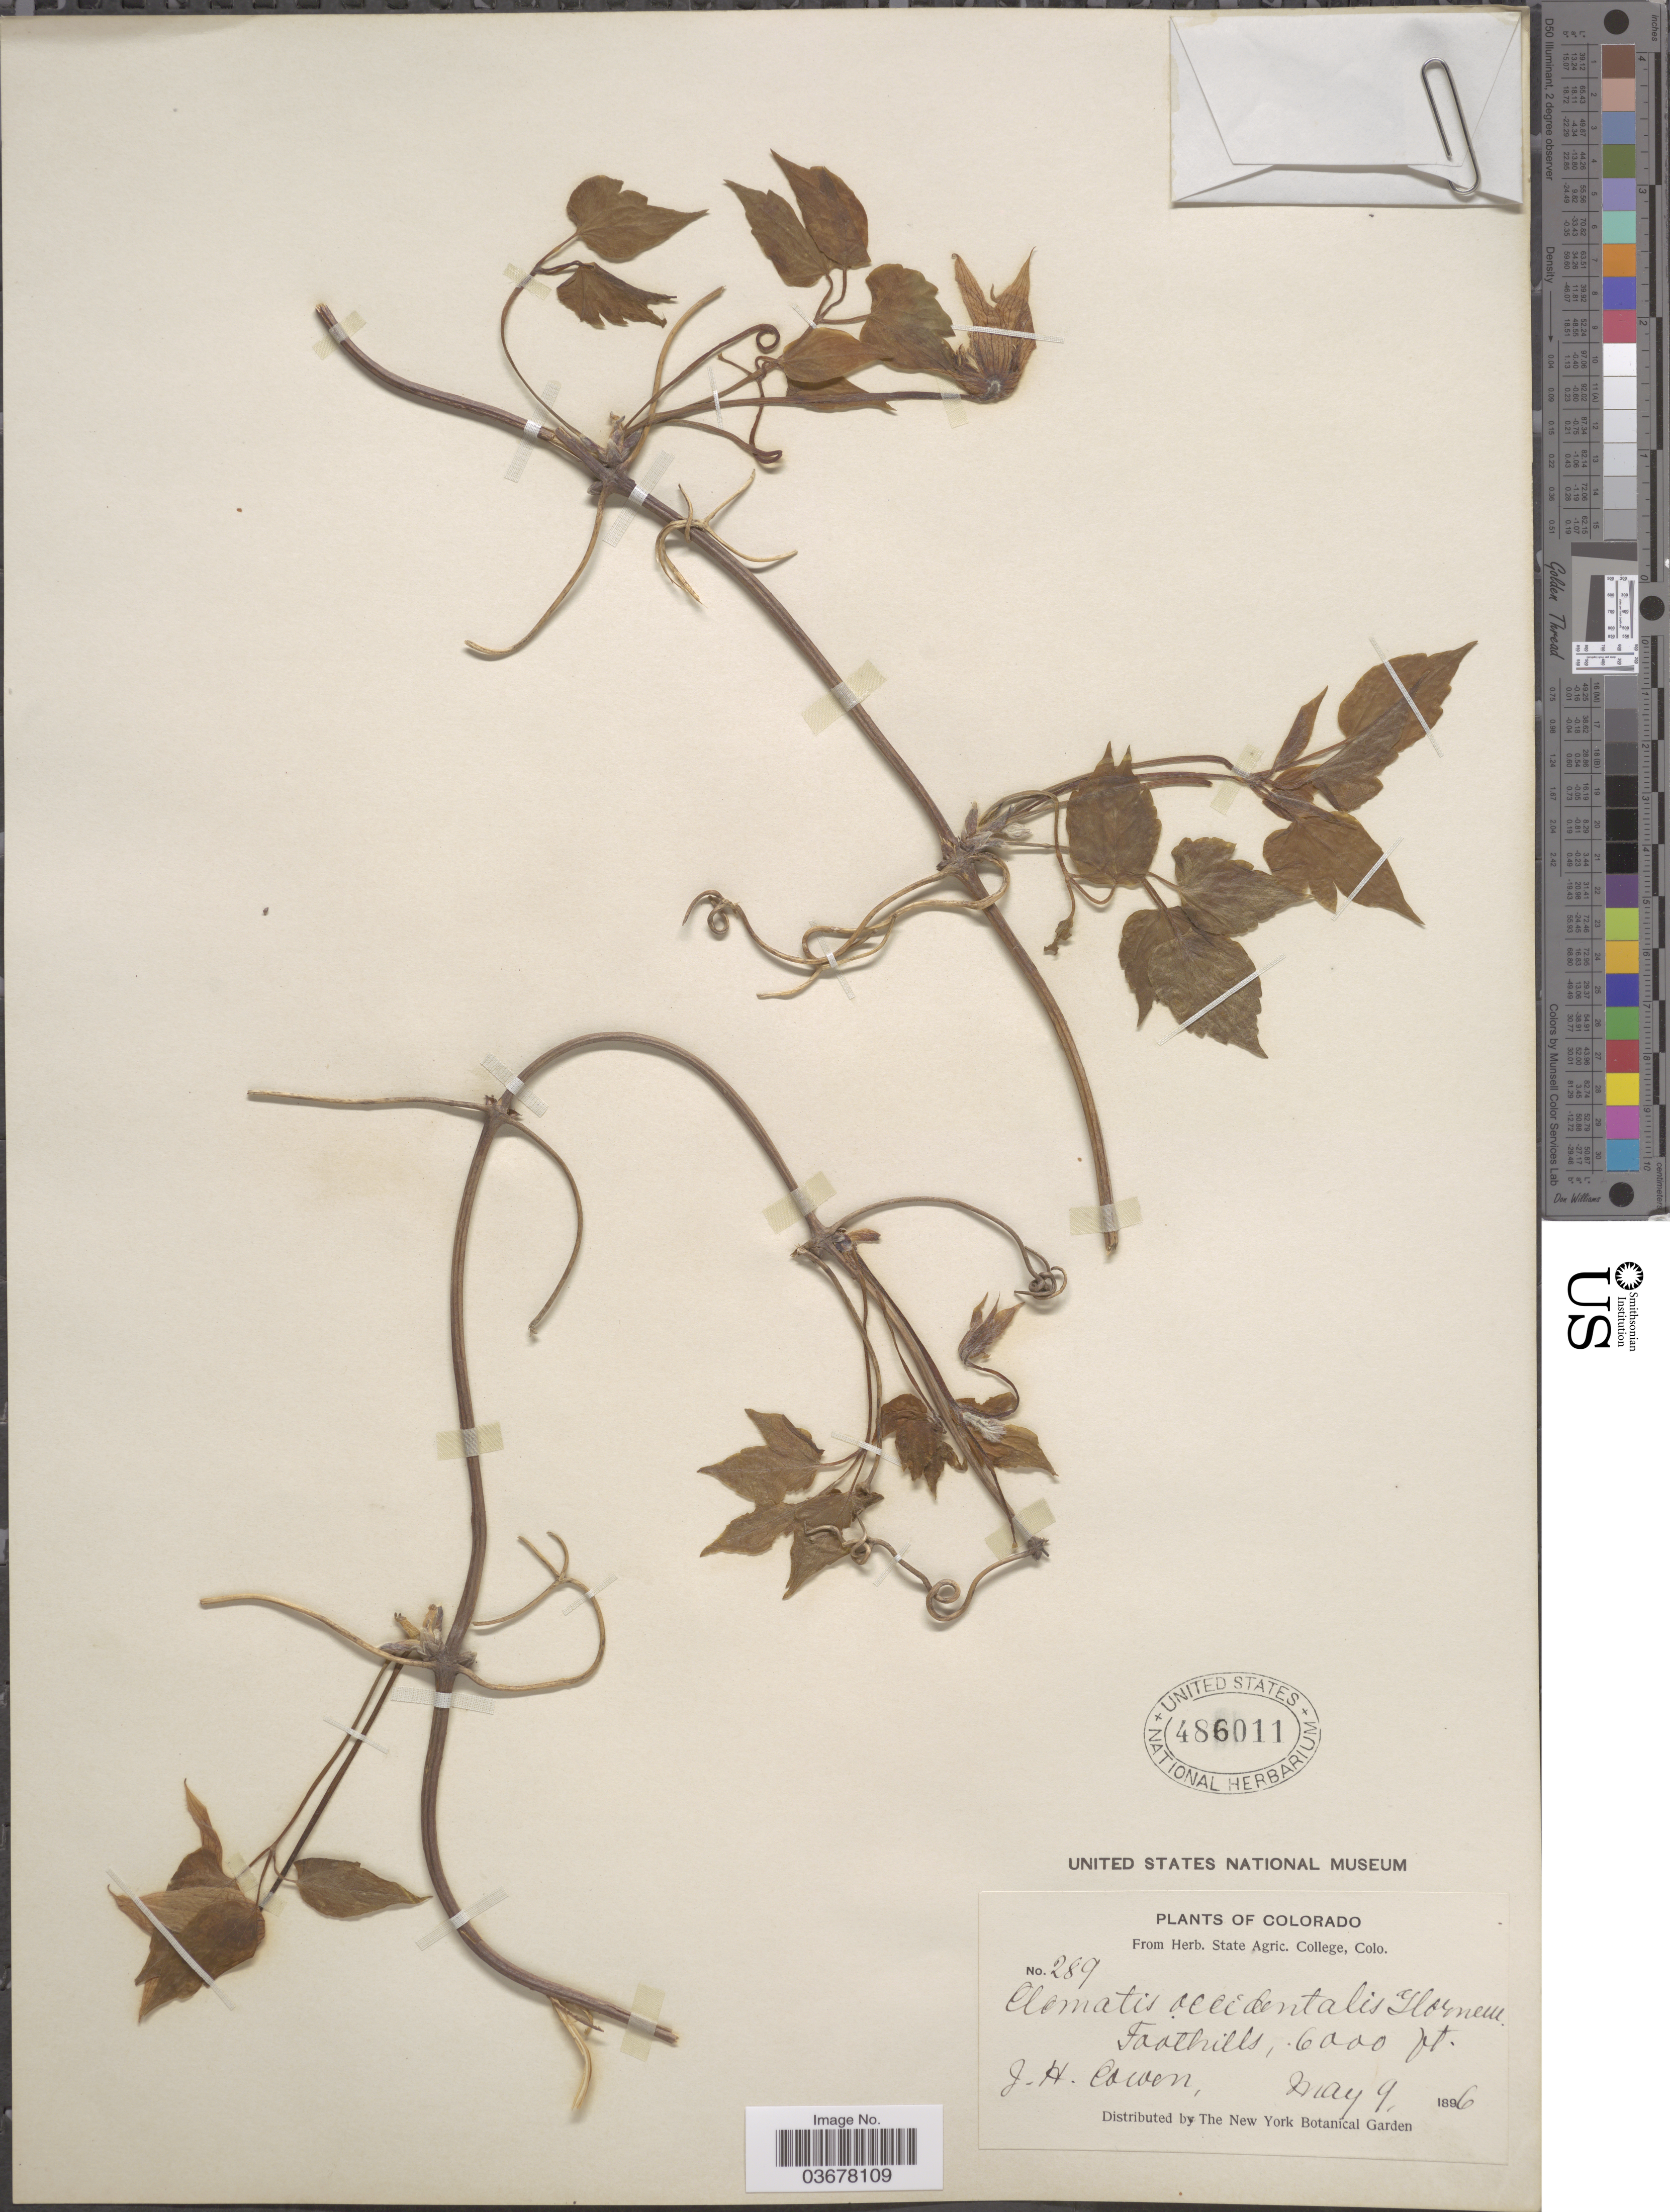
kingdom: Plantae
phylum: Tracheophyta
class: Magnoliopsida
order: Ranunculales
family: Ranunculaceae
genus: Clematis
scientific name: Clematis occidentalis var. grosseserrata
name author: (Rydb.) J.S. Pringle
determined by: Strong, M. T., (US), Smithsonian Institution - National Museum of Natural History (UNITED STATES)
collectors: J. H. Cowen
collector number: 289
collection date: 1896-05-09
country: United States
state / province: Colorado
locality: Foothills.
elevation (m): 1829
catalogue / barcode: US 486011